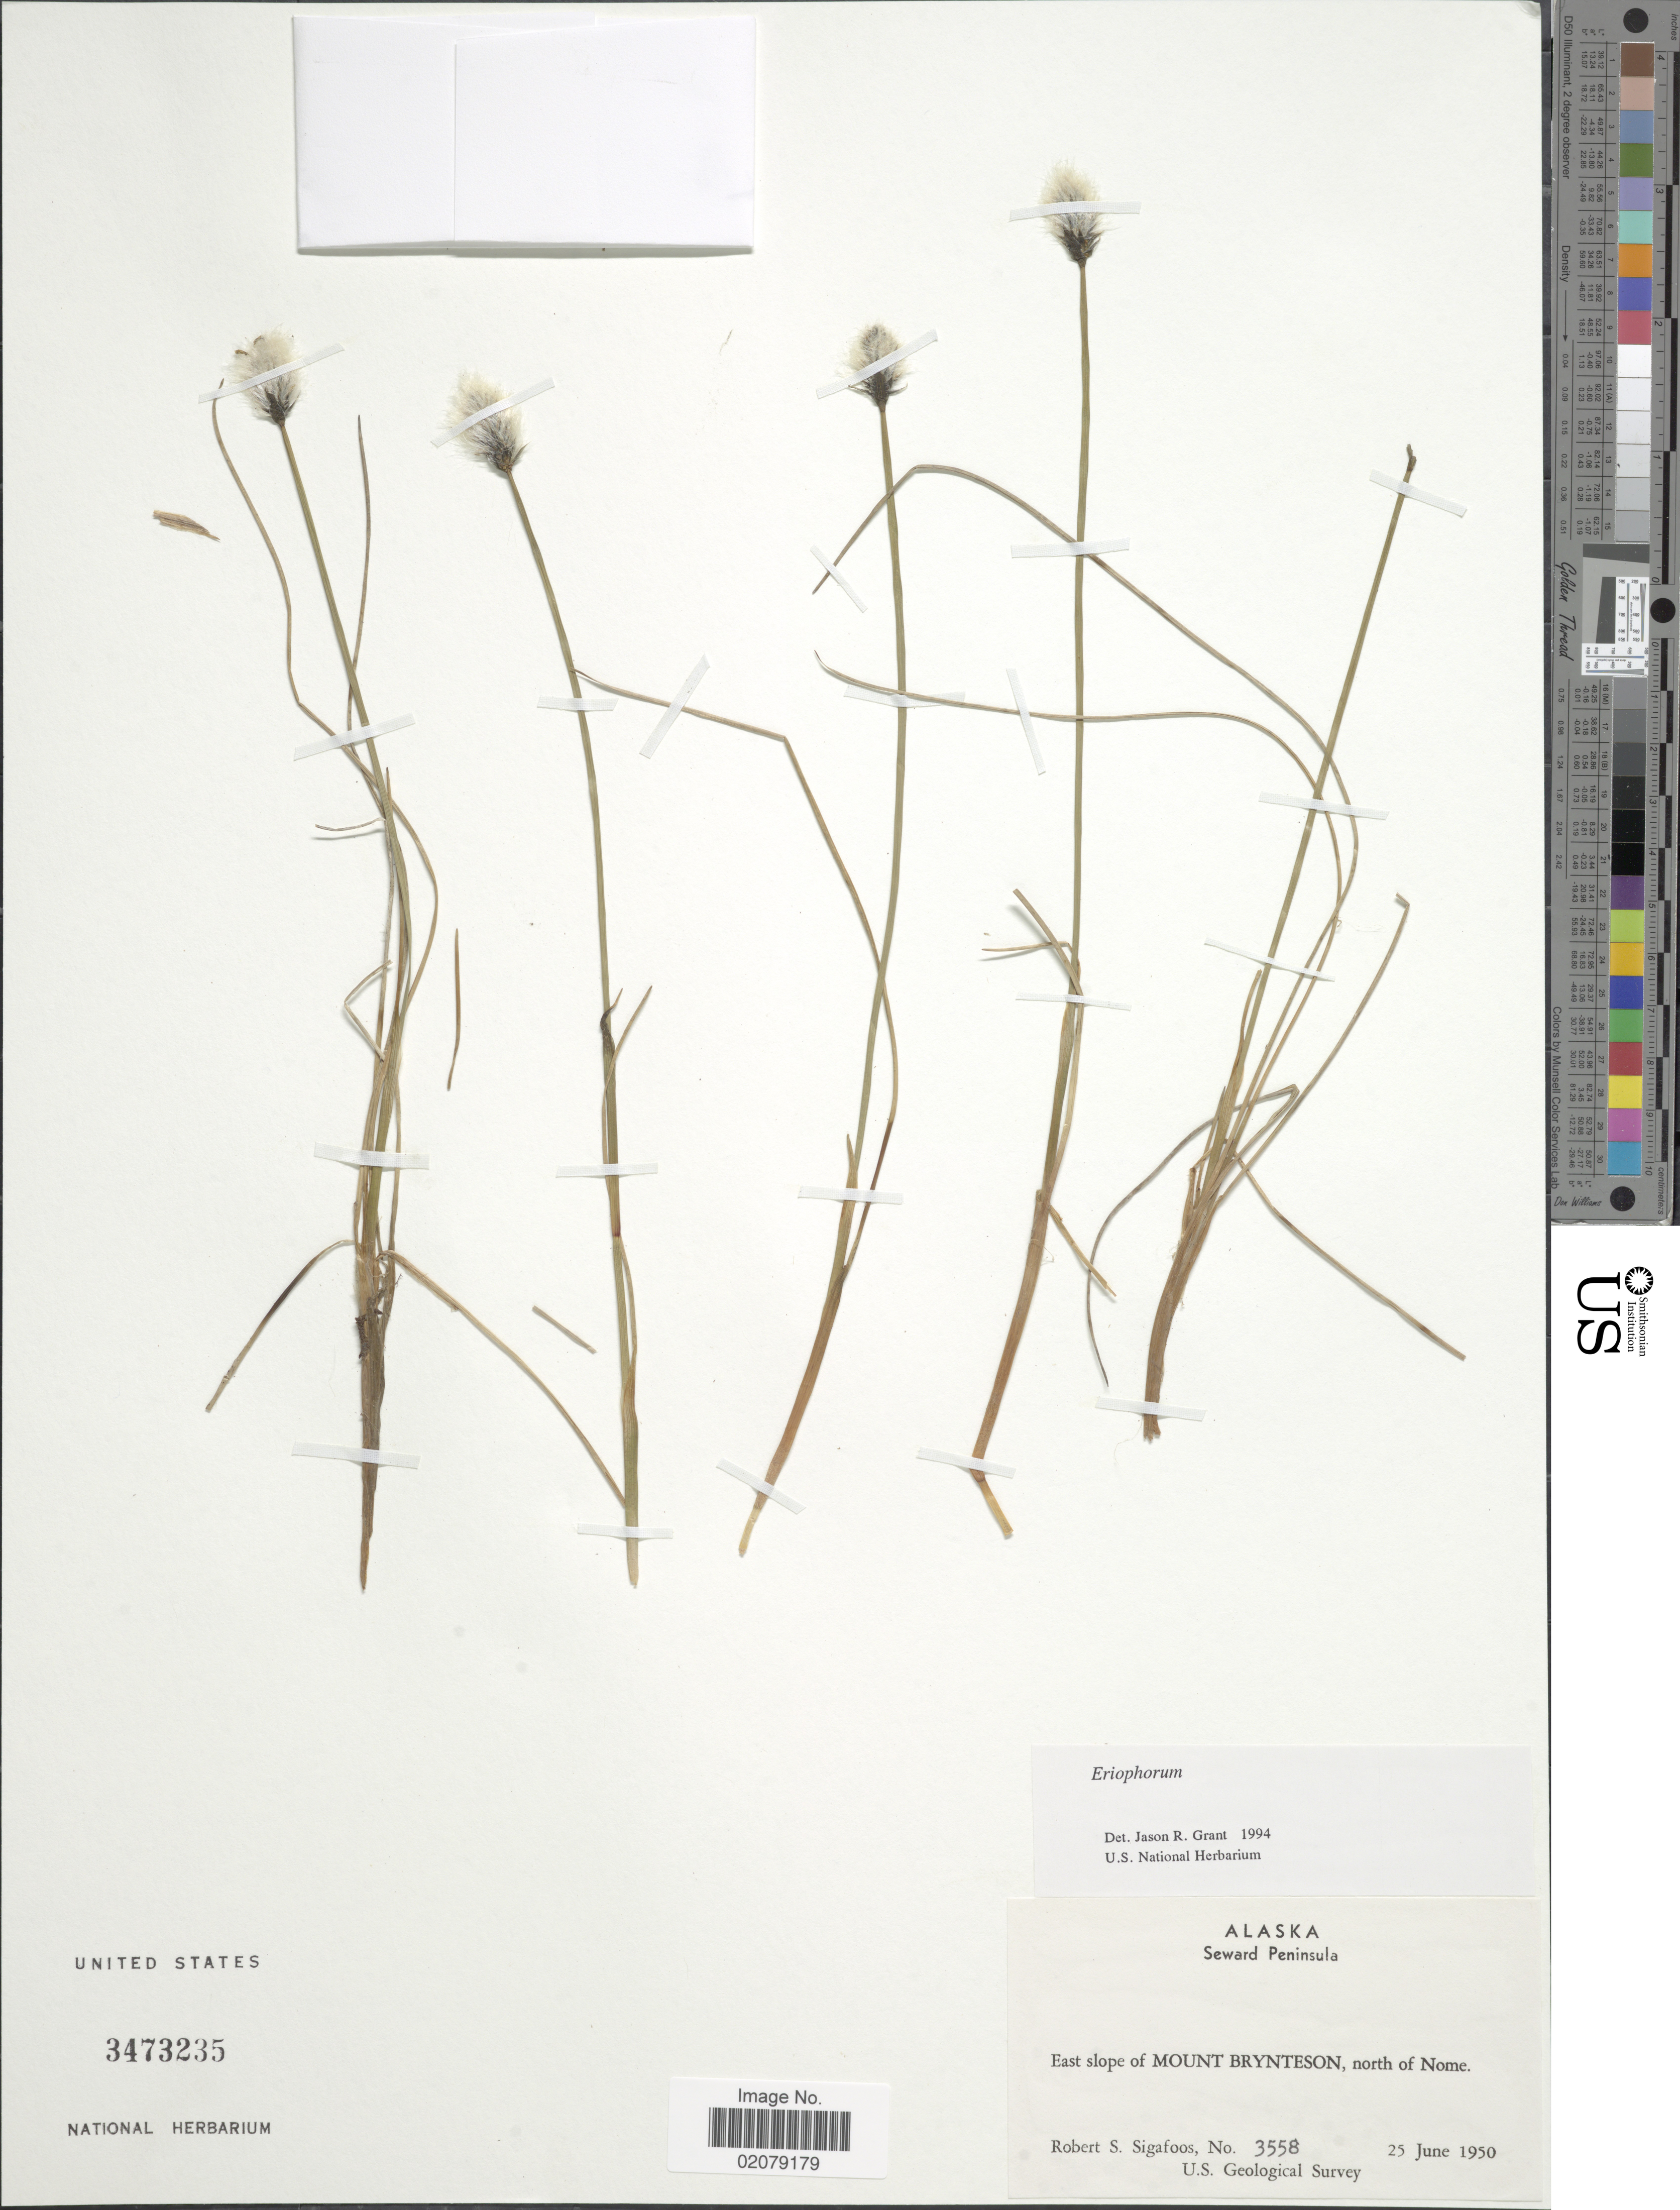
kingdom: Plantae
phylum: Tracheophyta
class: Liliopsida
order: Poales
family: Cyperaceae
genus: Eriophorum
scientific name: Eriophorum sp.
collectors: R. Sigafoos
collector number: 3558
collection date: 1950-06-25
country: United States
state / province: Alaska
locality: Seward Peninsula, East slope of Mount Brynteson, north of Nome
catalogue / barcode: US 3473235